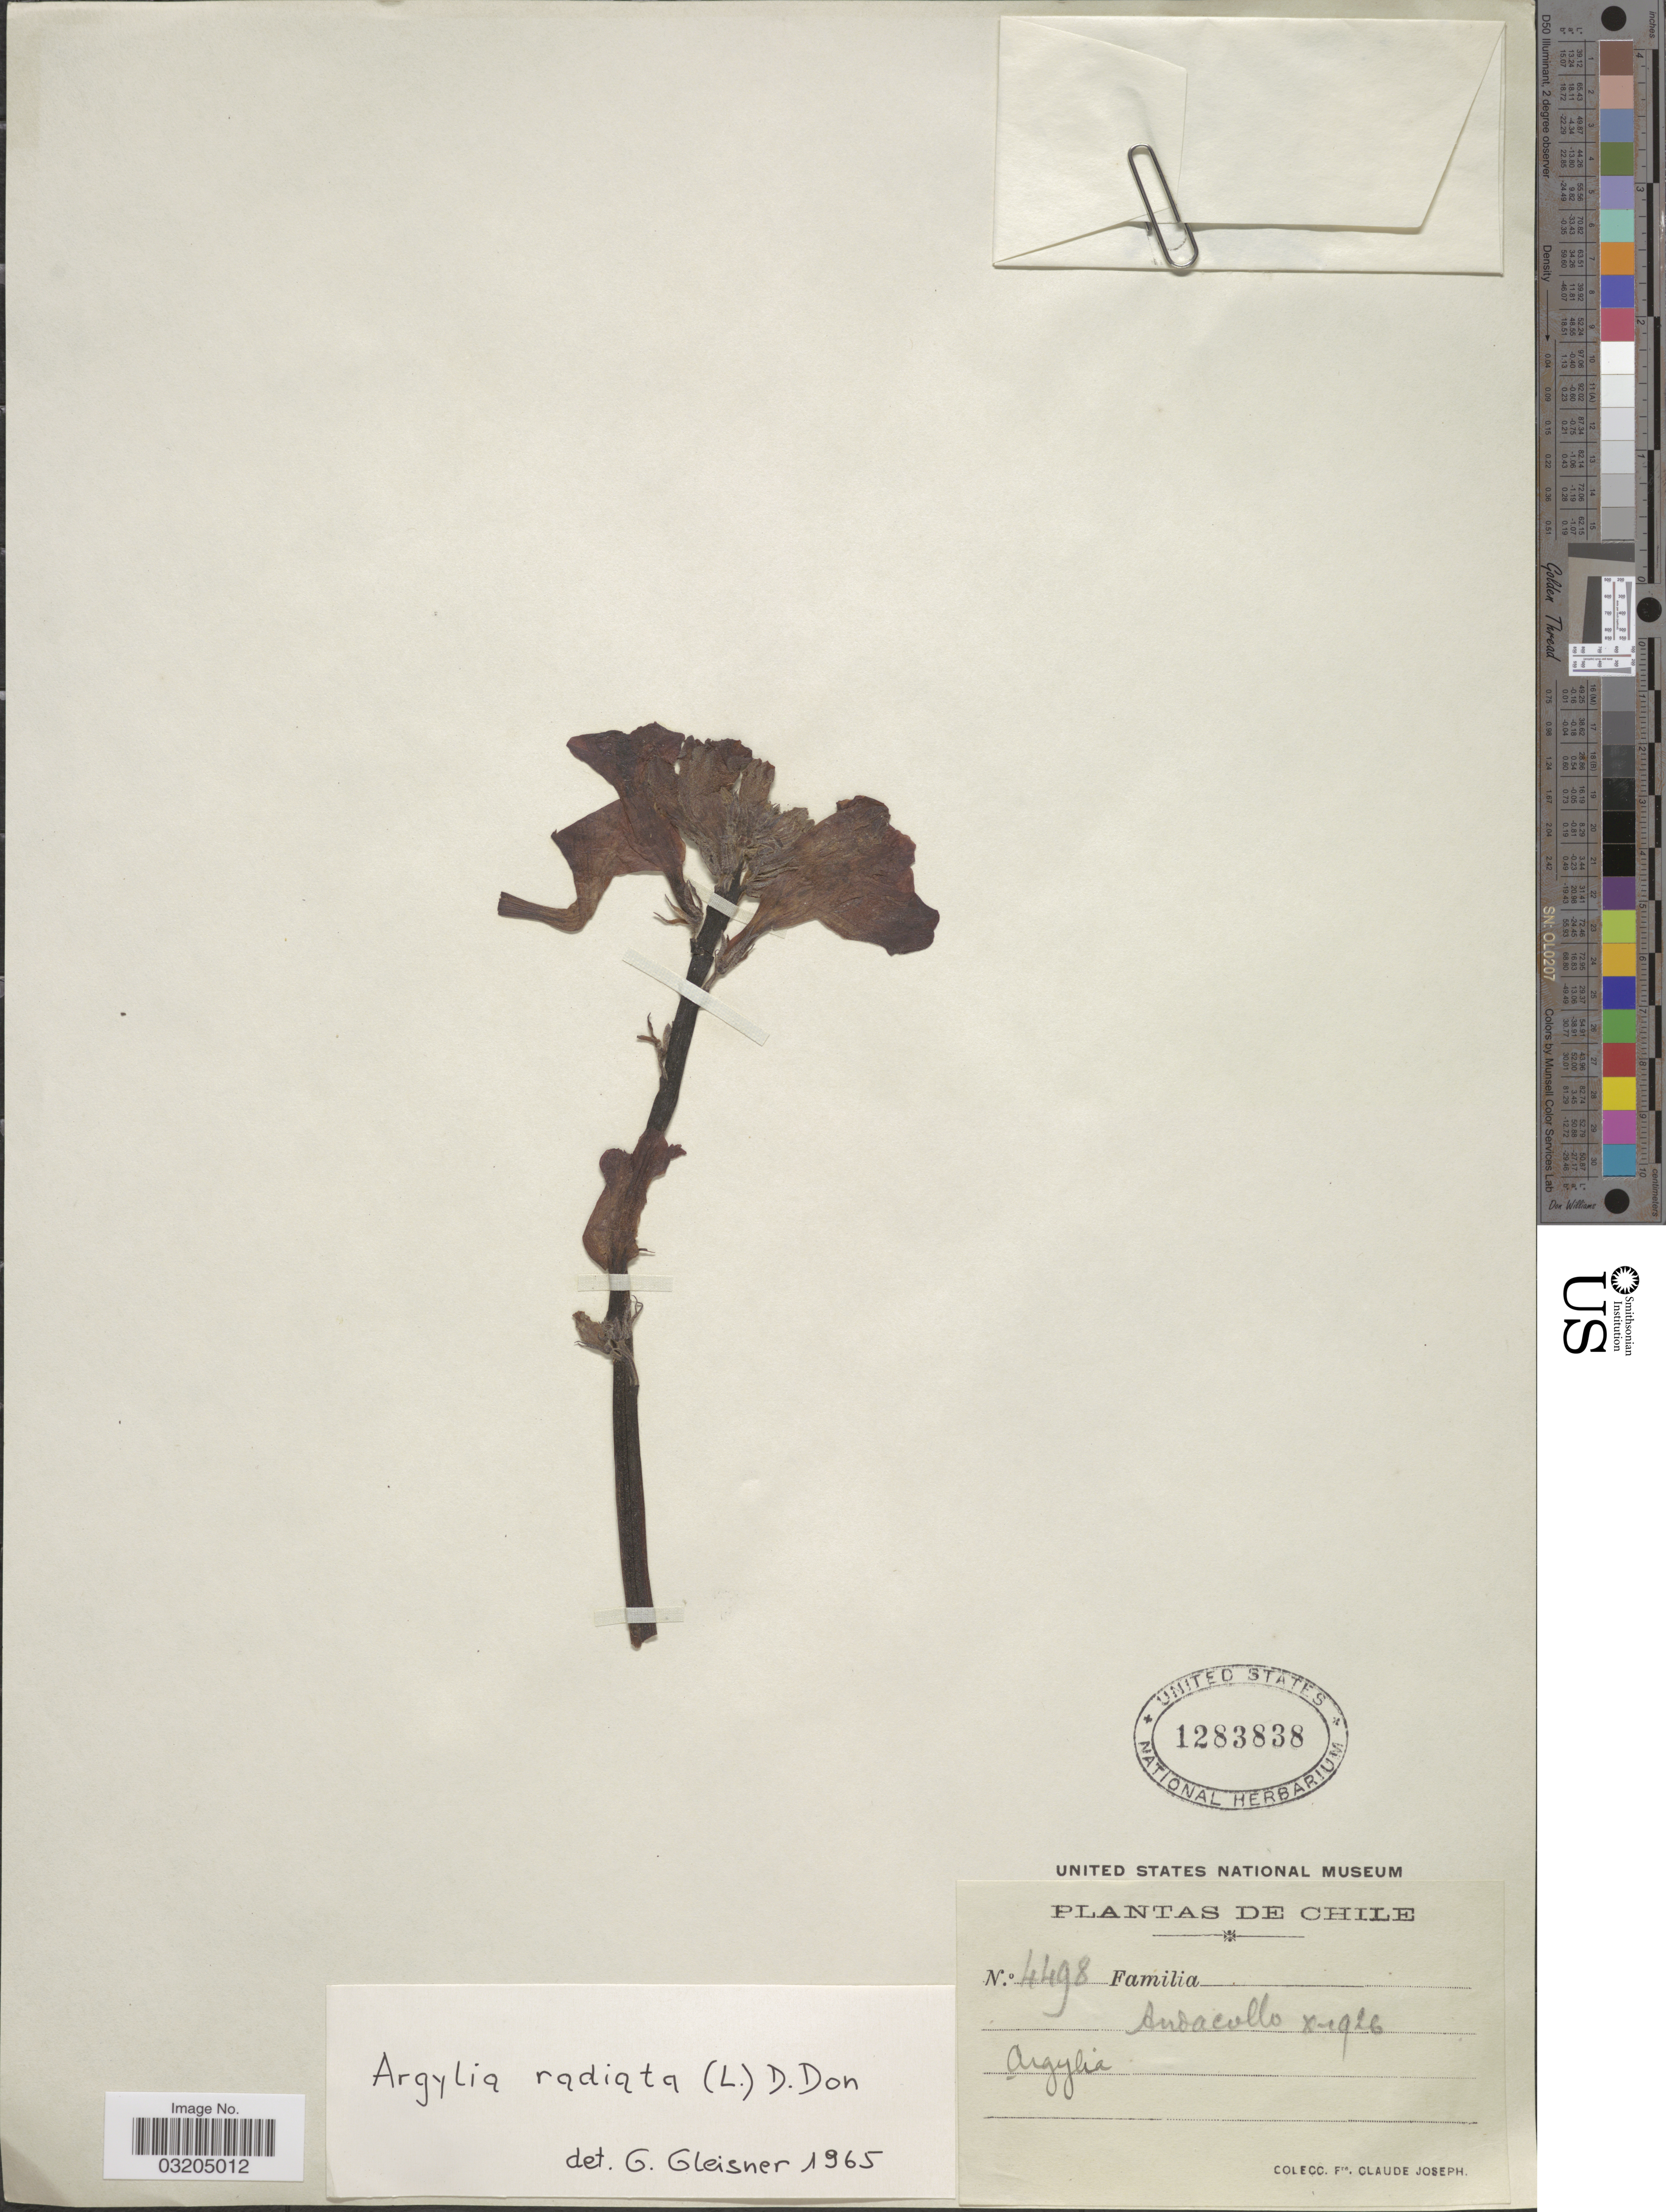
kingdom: Plantae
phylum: Tracheophyta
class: Magnoliopsida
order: Lamiales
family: Bignoniaceae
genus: Argylia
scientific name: Argylia radiata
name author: (L.) D. Don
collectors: Bro. Claude-Joseph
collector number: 4498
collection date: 1926-10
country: Chile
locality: Andacollo.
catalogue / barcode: US 1283838